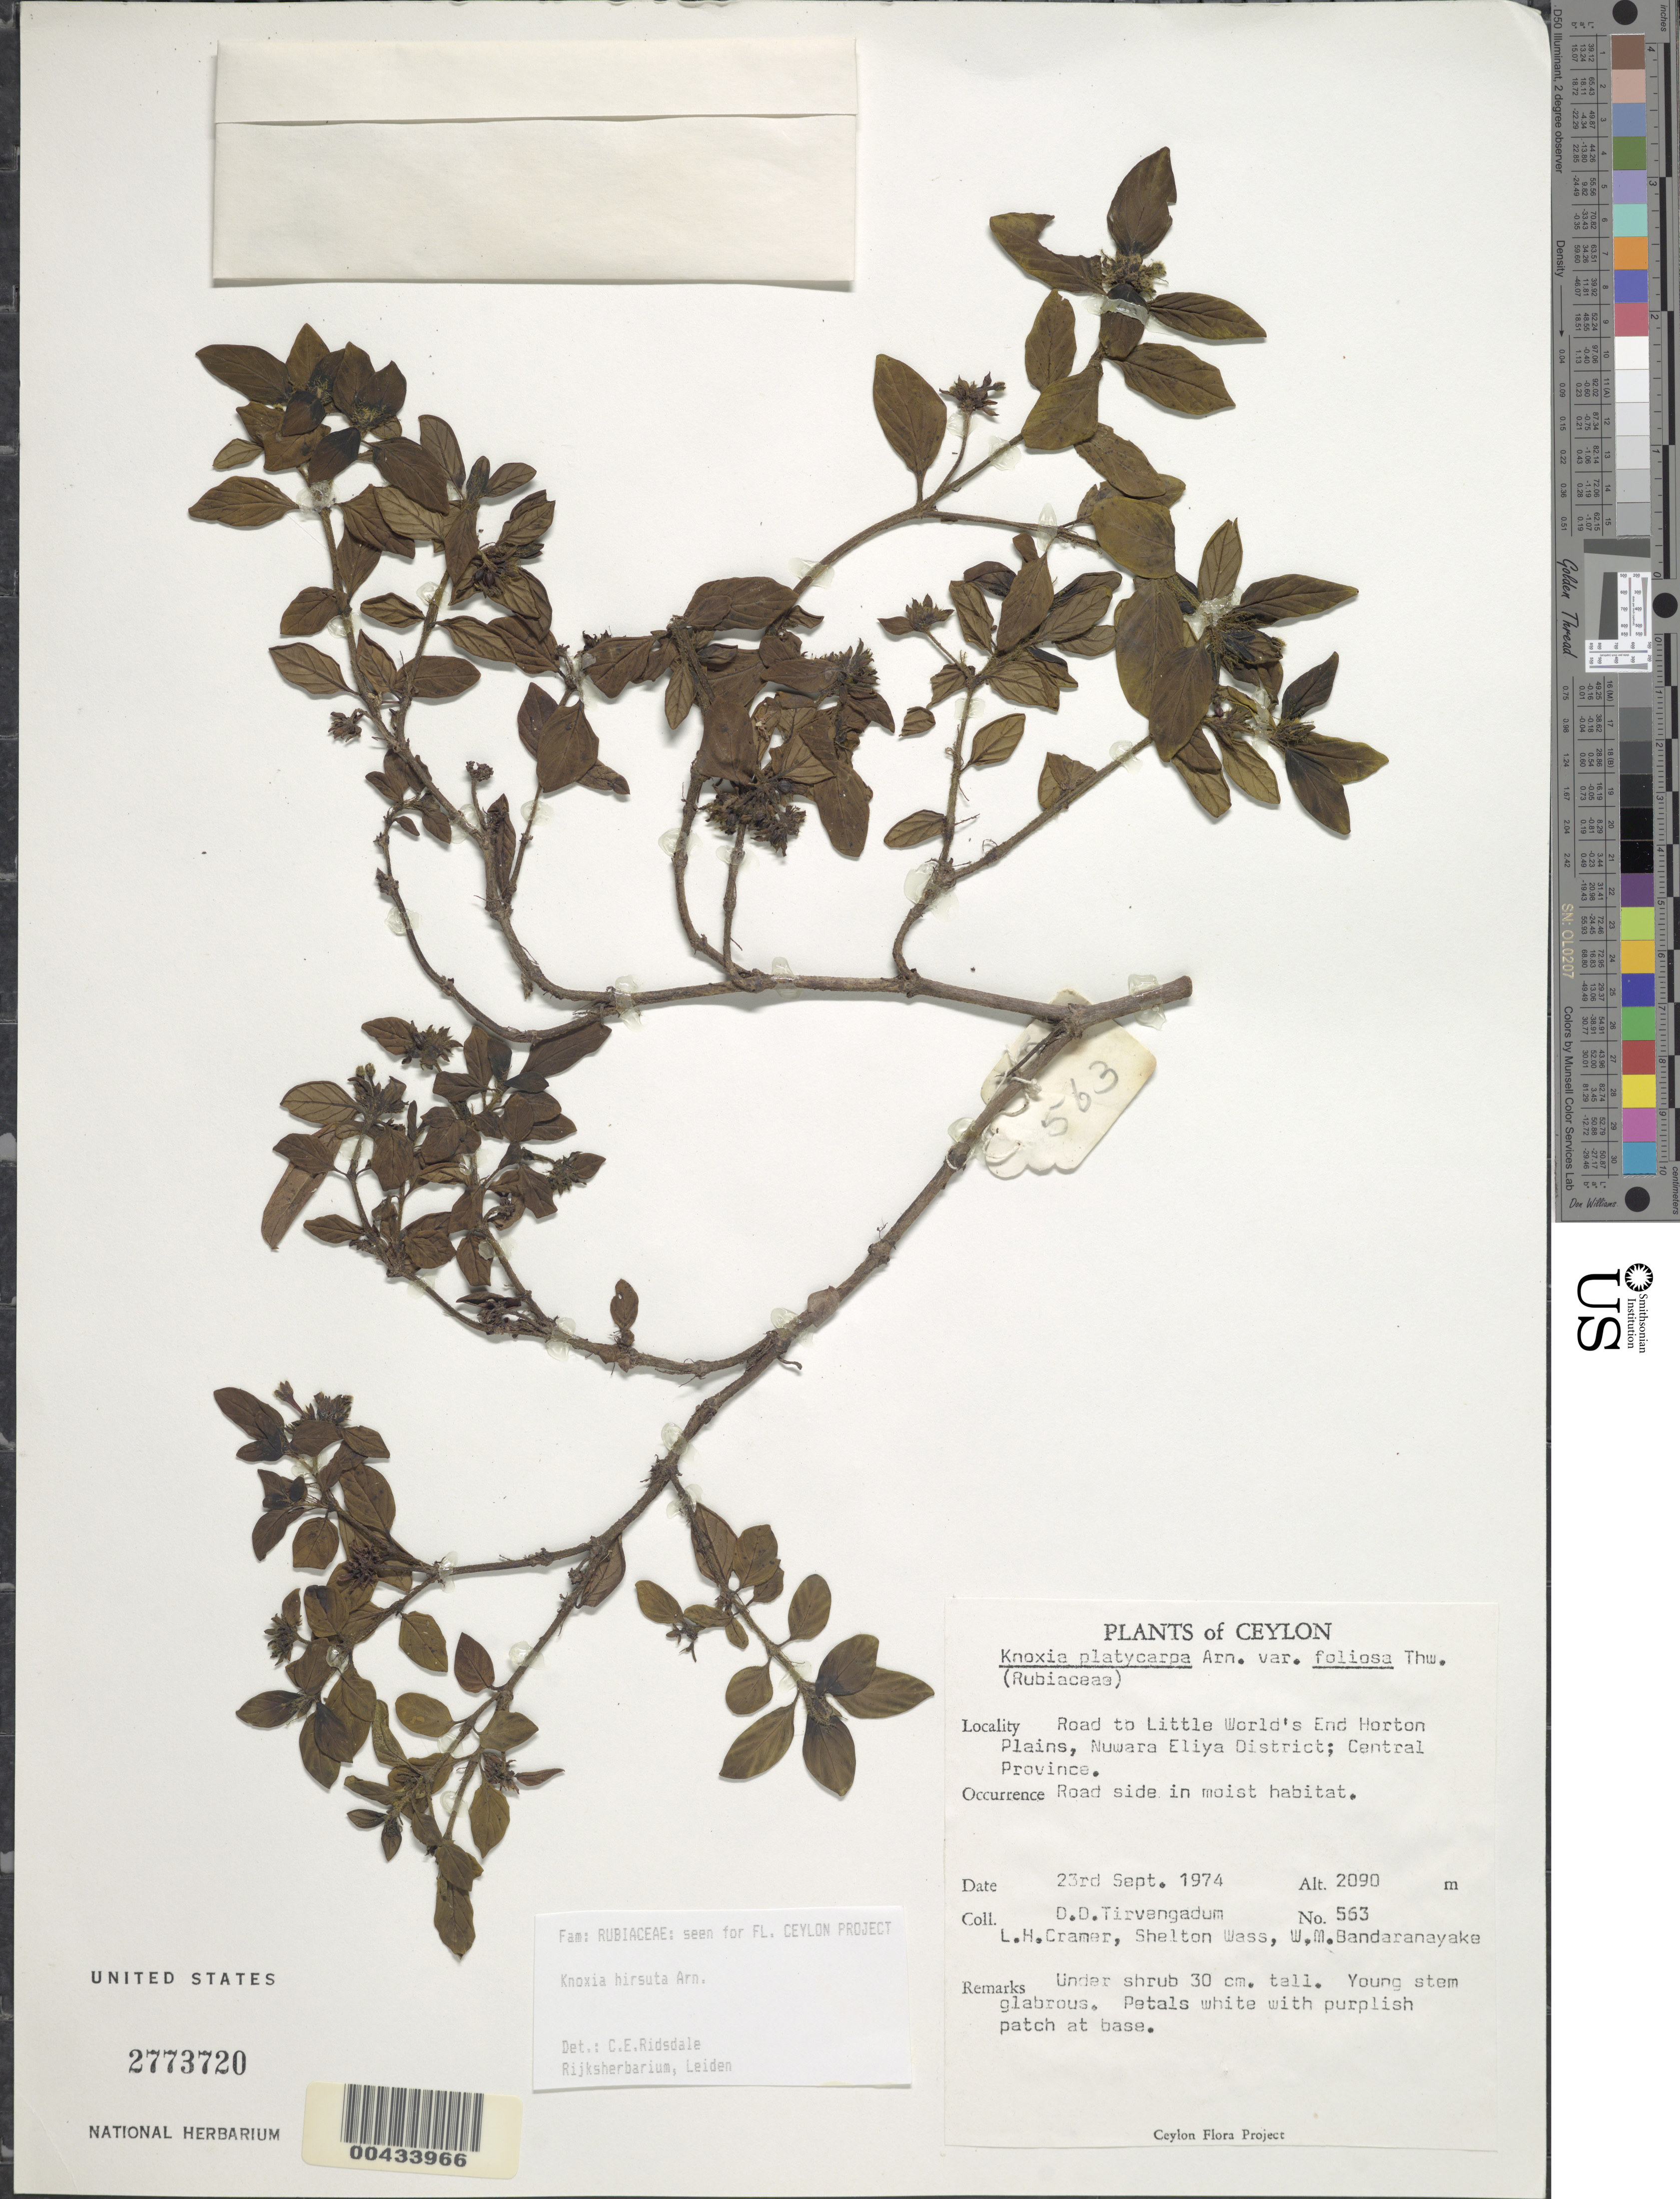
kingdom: Plantae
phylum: Tracheophyta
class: Magnoliopsida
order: Gentianales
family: Rubiaceae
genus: Knoxia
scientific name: Knoxia hirsuta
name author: Arn.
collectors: D. Tirvengadum, Waas, S. (Determiner), Cramer, L. H. (Determiner) & W. Bandaranayake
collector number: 563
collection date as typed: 23 Sep 1974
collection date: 1974-09-23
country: Sri Lanka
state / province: Central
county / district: Nuwara Eliya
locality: Rd to Little World's End, Horton Plains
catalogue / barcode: US 2773720